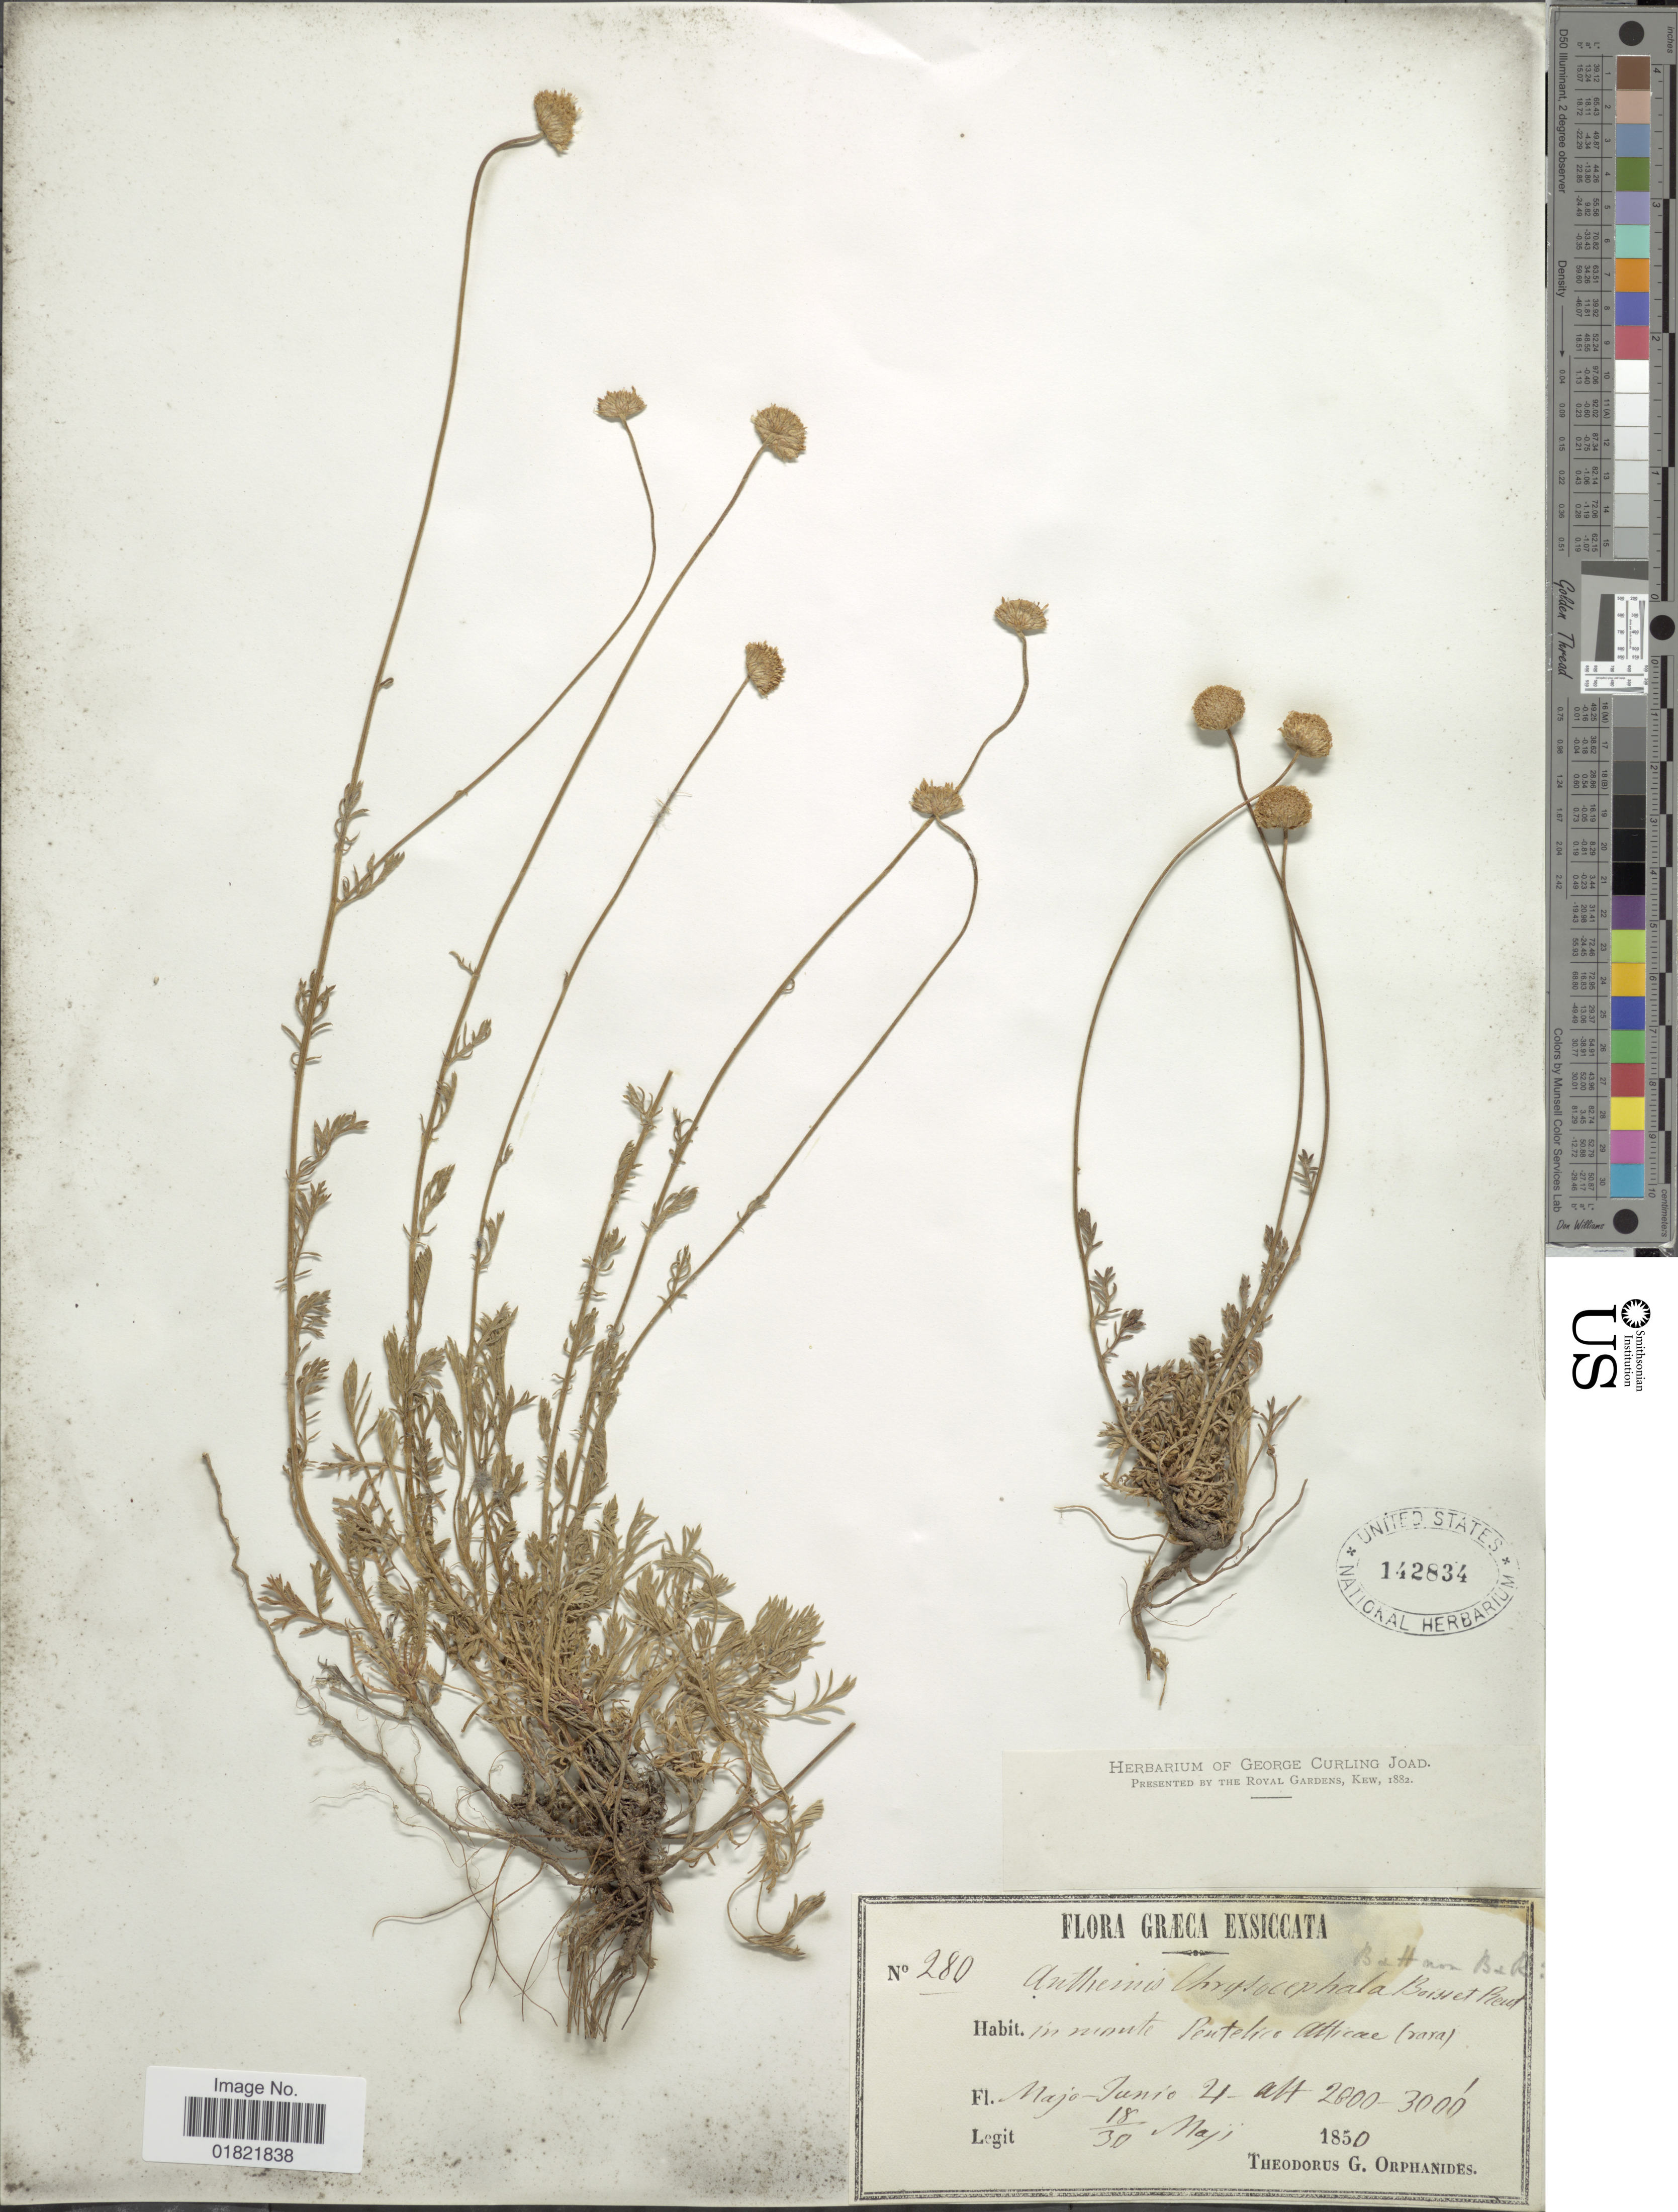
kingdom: Plantae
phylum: Tracheophyta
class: Magnoliopsida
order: Asterales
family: Asteraceae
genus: Anthemis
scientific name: Anthemis chrysocephala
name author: Boiss. & Reut.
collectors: T. G. Orphanides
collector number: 280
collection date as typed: Transcribed d/m/y: 18/5/30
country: Greece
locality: Graeca, in monte Pentelico Attiicae (rara)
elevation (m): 610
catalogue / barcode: US 142834